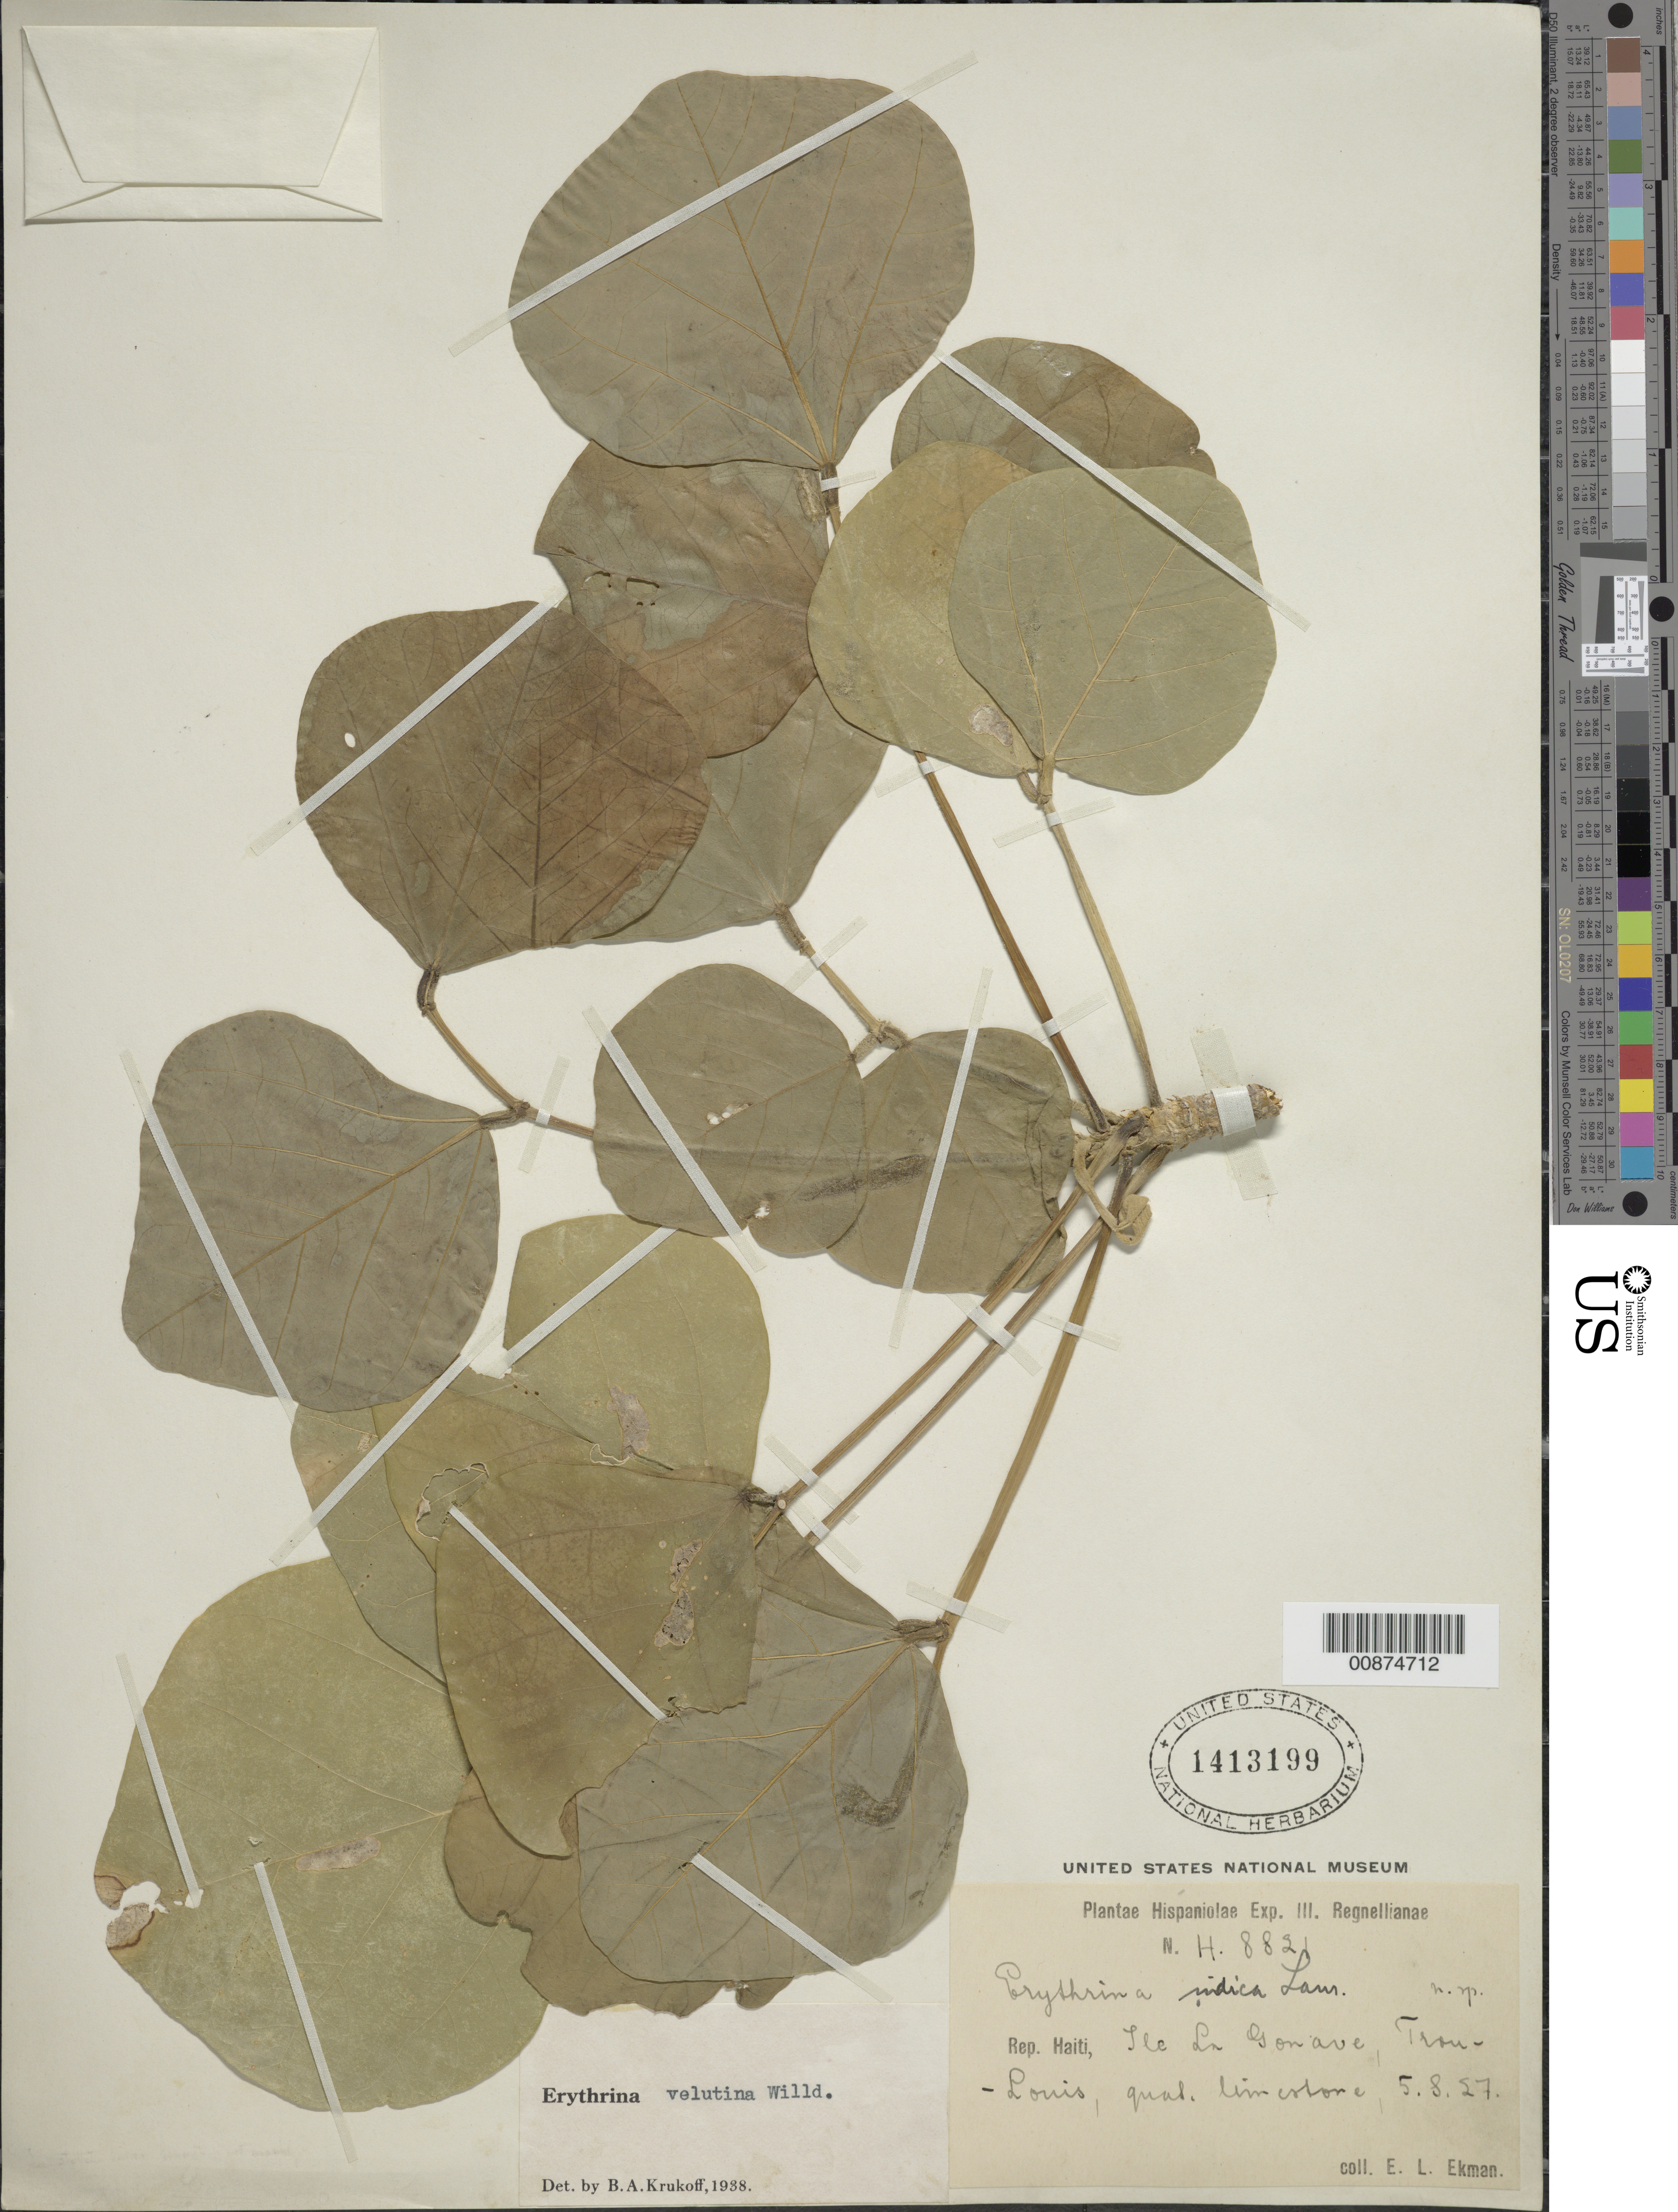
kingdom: Plantae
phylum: Tracheophyta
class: Magnoliopsida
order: Fabales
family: Fabaceae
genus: Erythrina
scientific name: Erythrina velutina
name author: Willd.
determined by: Krukoff, B. A.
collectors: E. L. Ekman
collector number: H 8821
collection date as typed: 05 Aug 1927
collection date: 1927-08-05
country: Haiti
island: Île de la Gonâve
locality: Ile La Gonave, Trou-Louis.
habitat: Quaternary limestone.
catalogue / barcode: US 1413199